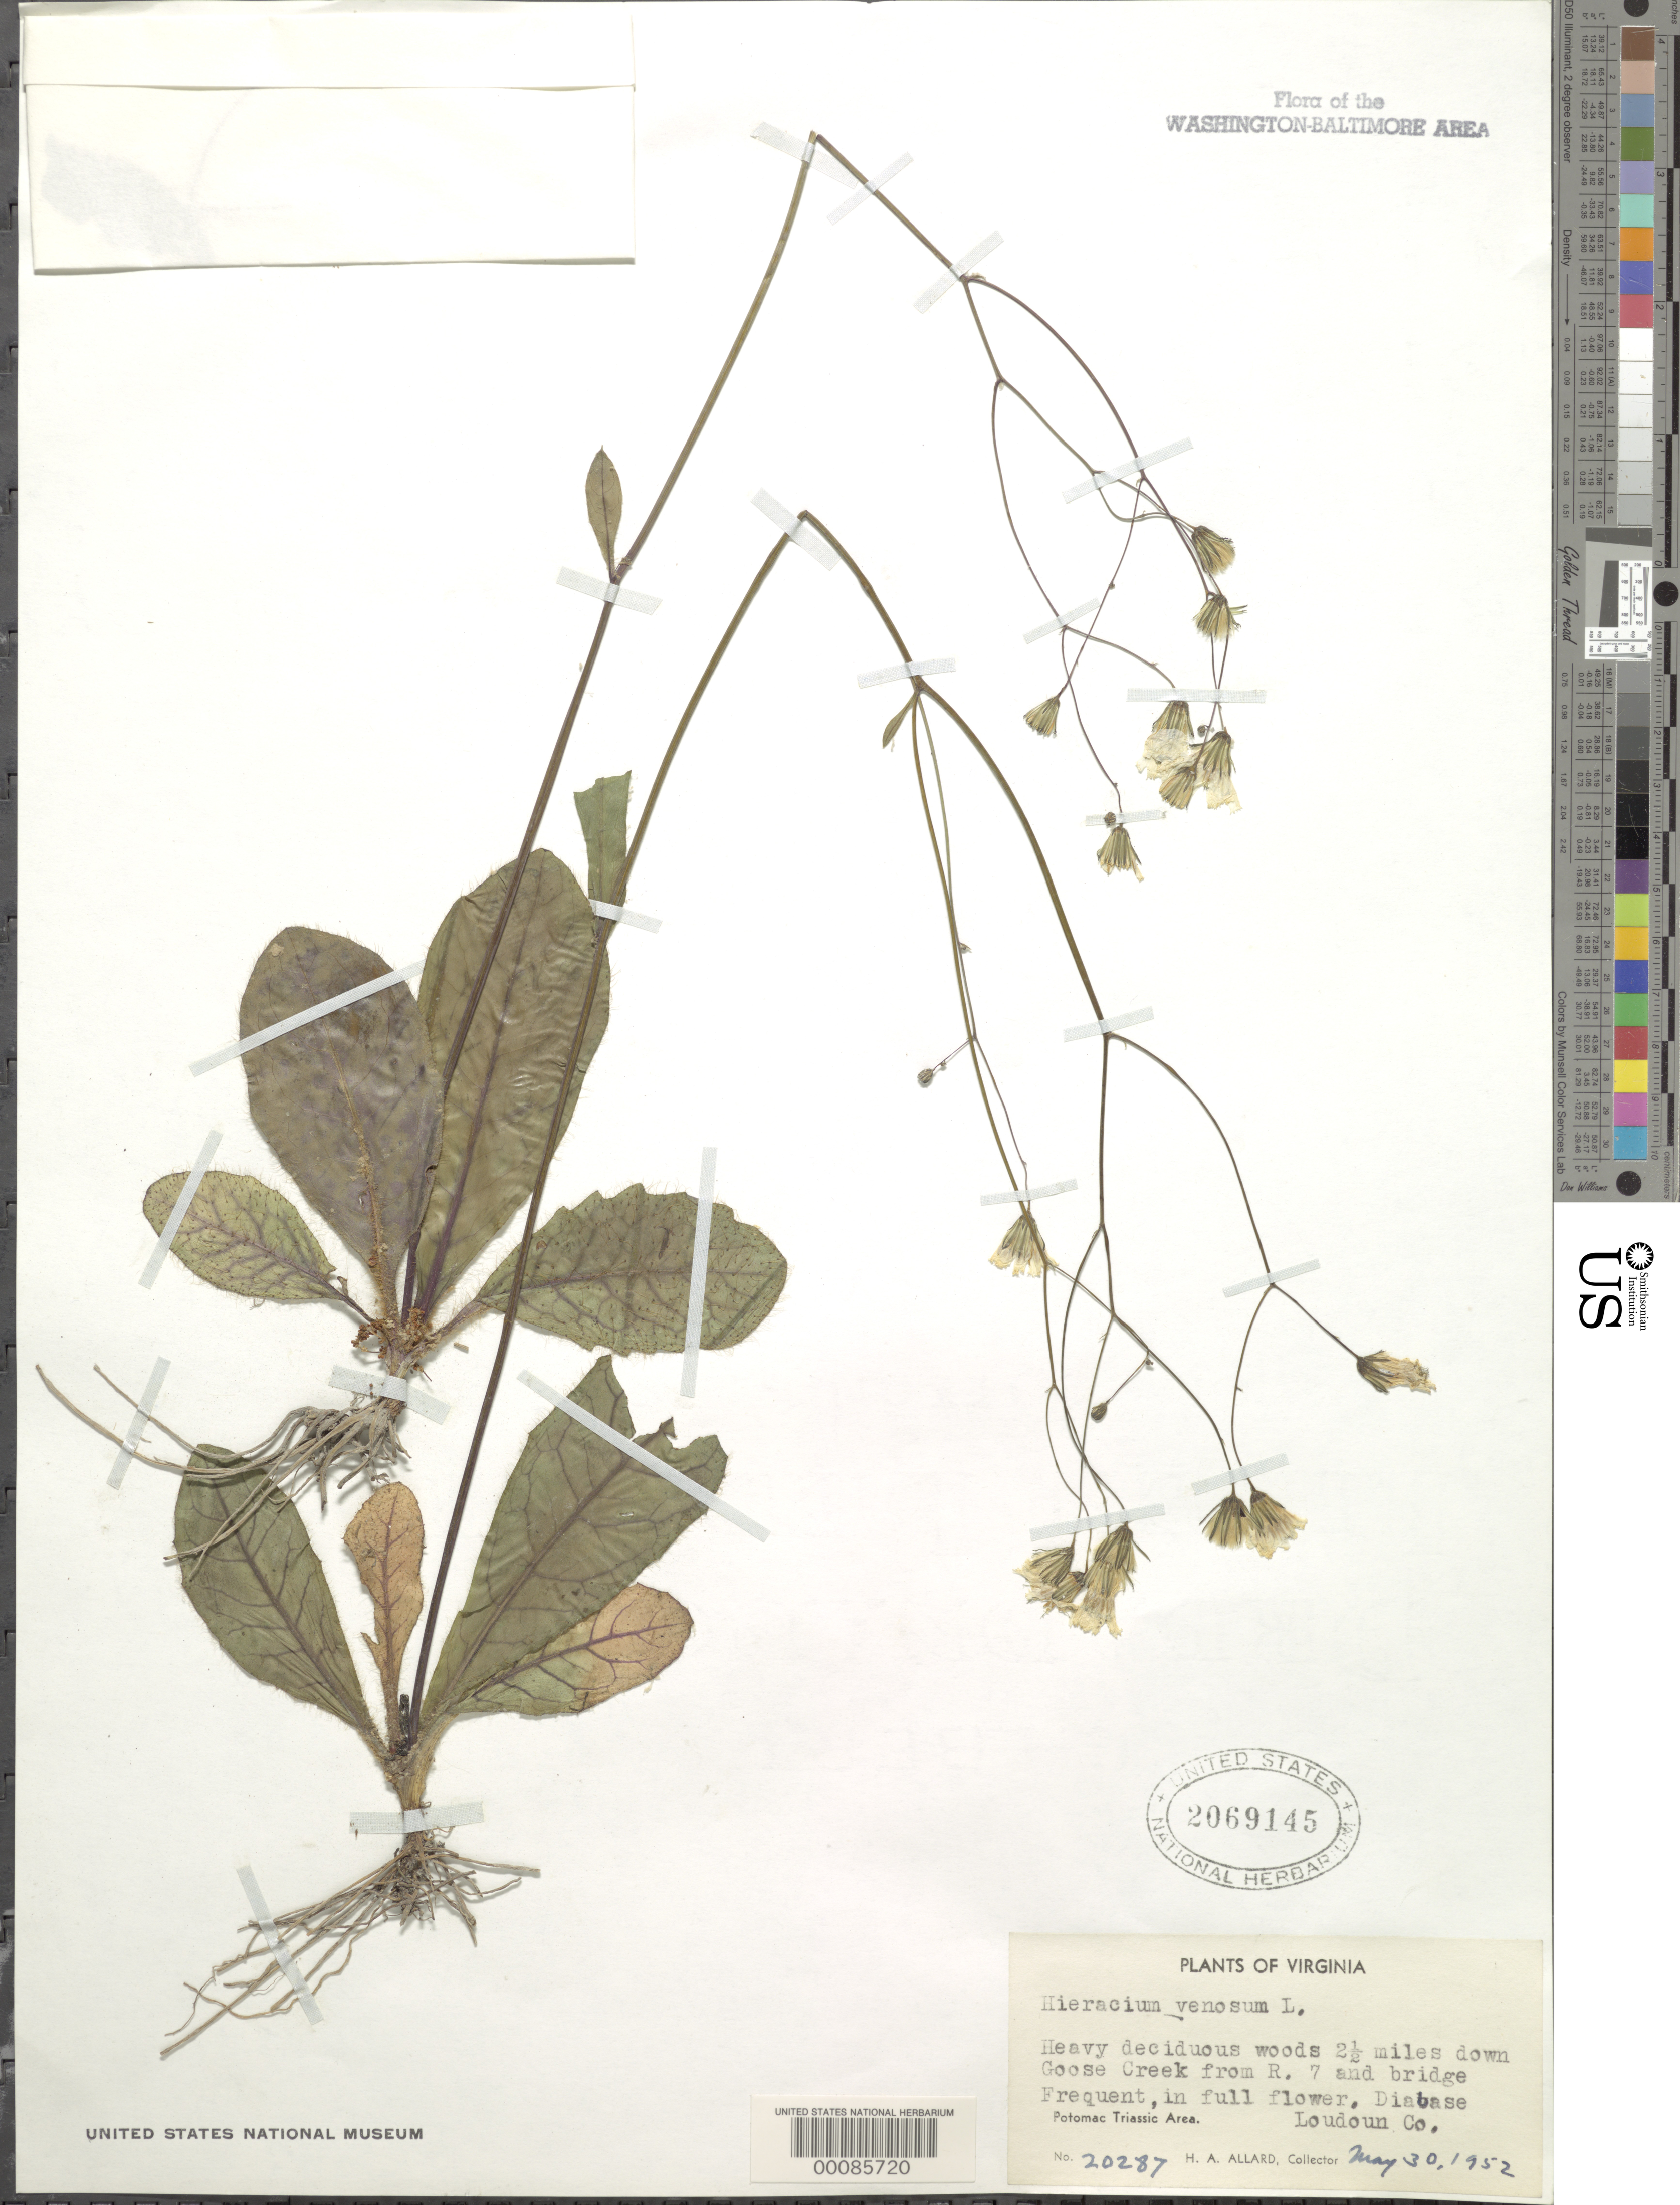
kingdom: Plantae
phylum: Tracheophyta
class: Magnoliopsida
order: Asterales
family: Asteraceae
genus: Hieracium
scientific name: Hieracium venosum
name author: L.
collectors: H. A. Allard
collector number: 20287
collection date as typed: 30 May 1952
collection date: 1952-05-30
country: United States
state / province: Virginia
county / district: Loudoun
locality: downstream from Rt. 7 on Goose Creek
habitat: Woods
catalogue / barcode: US 2069145